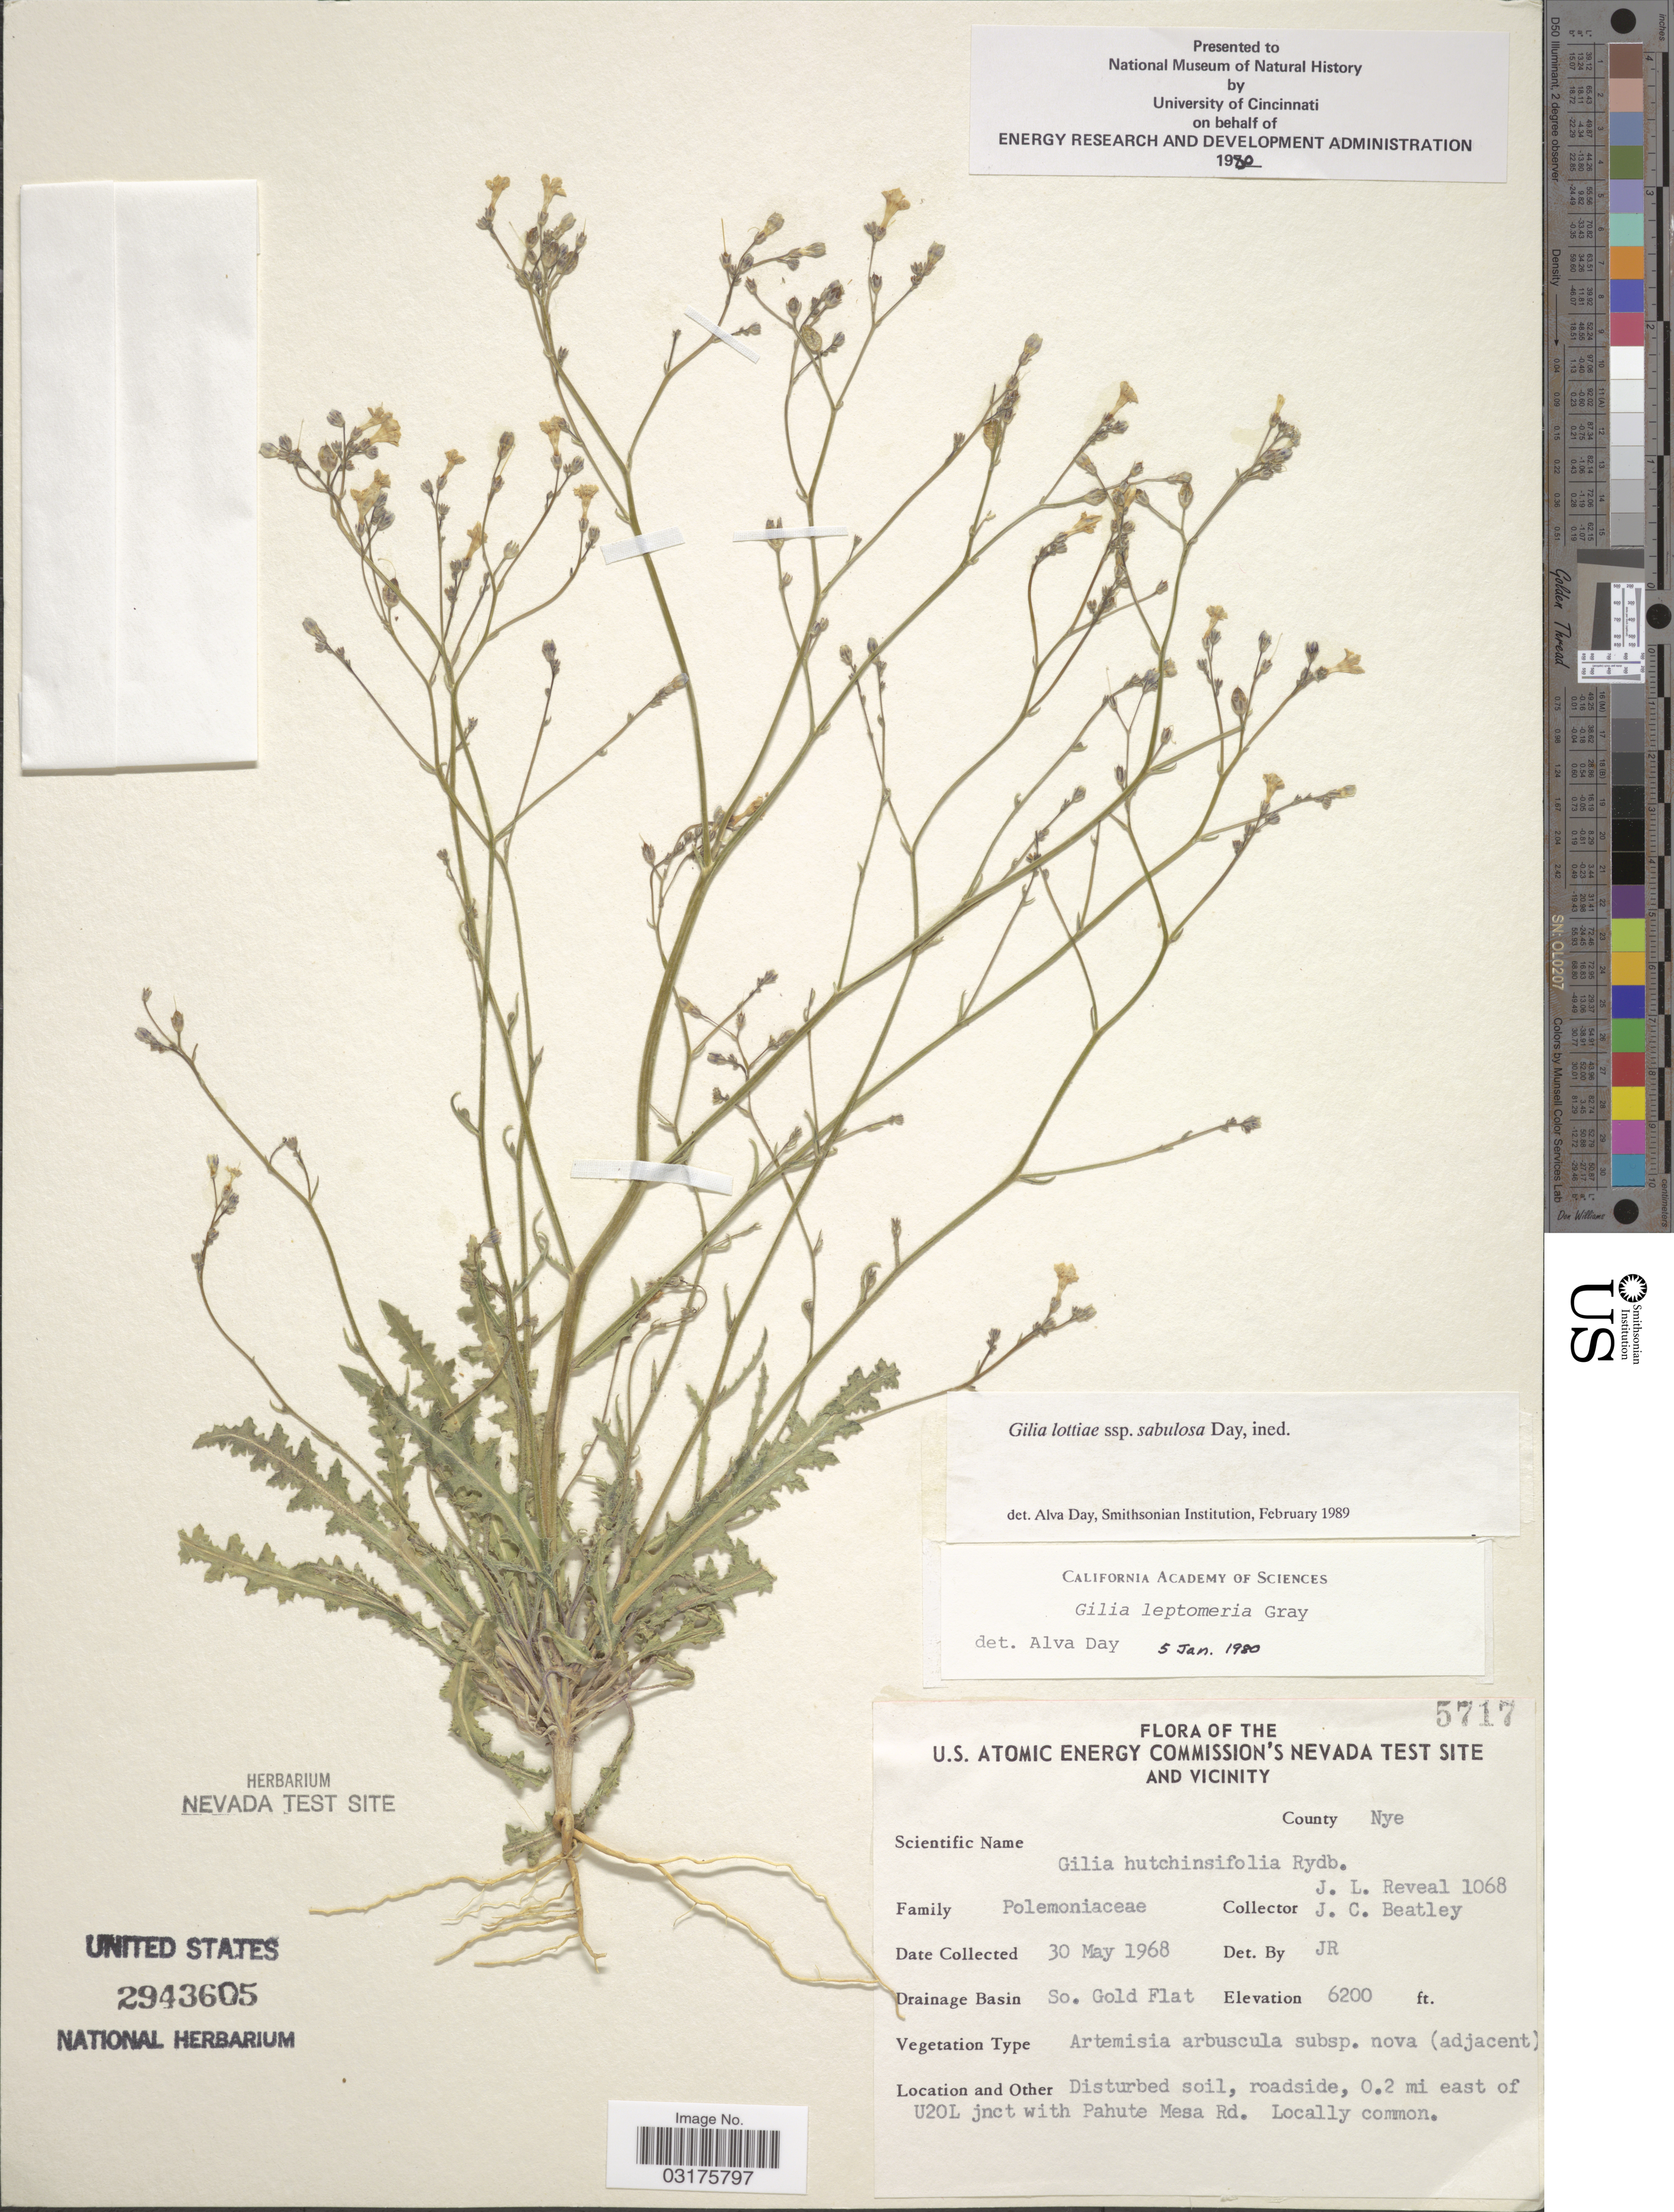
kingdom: Plantae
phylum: Tracheophyta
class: Magnoliopsida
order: Ericales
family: Polemoniaceae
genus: Aliciella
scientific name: Aliciella monoensis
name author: J.M. Porter & A.G. Day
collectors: J. L. Reveal & J. C. Beatley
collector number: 1068/ 5717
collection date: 1968-05-30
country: United States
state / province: Nevada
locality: The U.S. Atomic Energy Commission's Nevada Test Site and Vicinity. County Nye. Drainage Basin So. Gold Flat, roadside, 0.2 mi east of U20L jnct with Pahute Mesa Rd.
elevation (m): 1890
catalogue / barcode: US 2943605